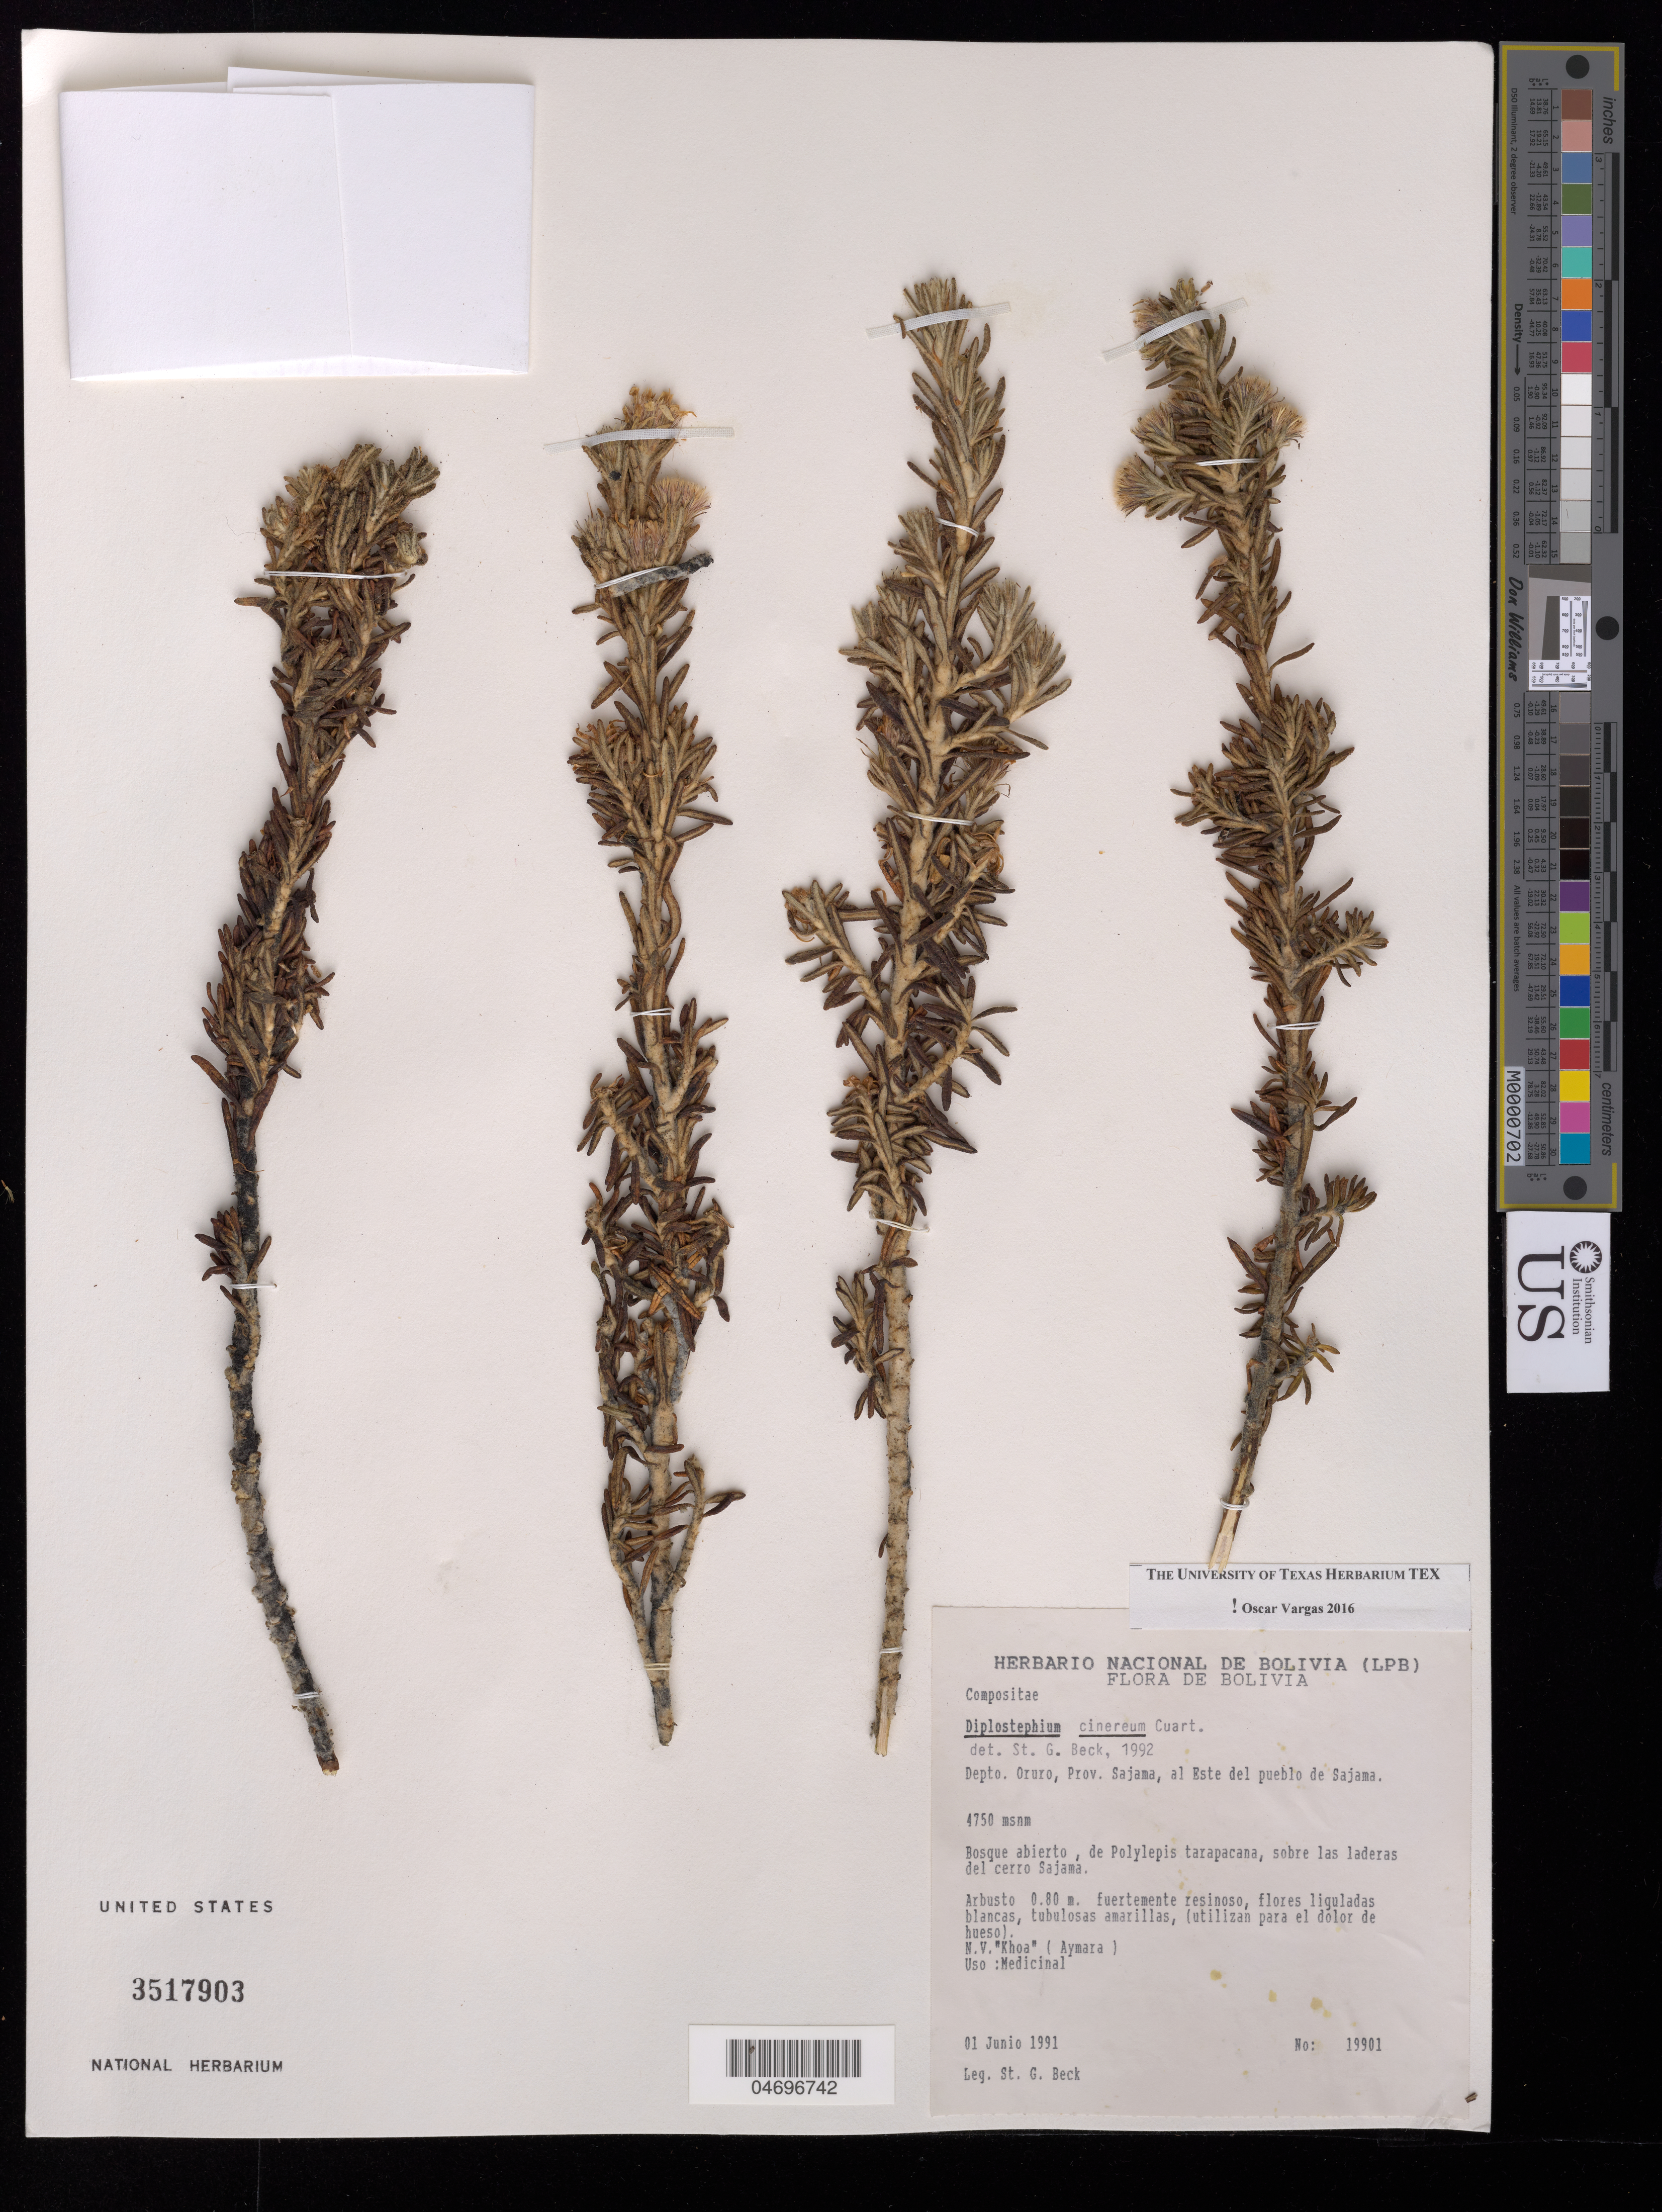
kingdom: Plantae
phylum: Tracheophyta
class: Magnoliopsida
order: Asterales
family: Asteraceae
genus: Diplostephium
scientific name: Diplostephium cinereum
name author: Cuatrec.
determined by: Vargas, Oscar M.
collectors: S. G. Beck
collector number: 19901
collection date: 1991-06-01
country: Bolivia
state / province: Oruro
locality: Depto. Oruro, Prov. Sajama. al Este del pueblo de Sajama.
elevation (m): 4750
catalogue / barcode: US 3517903